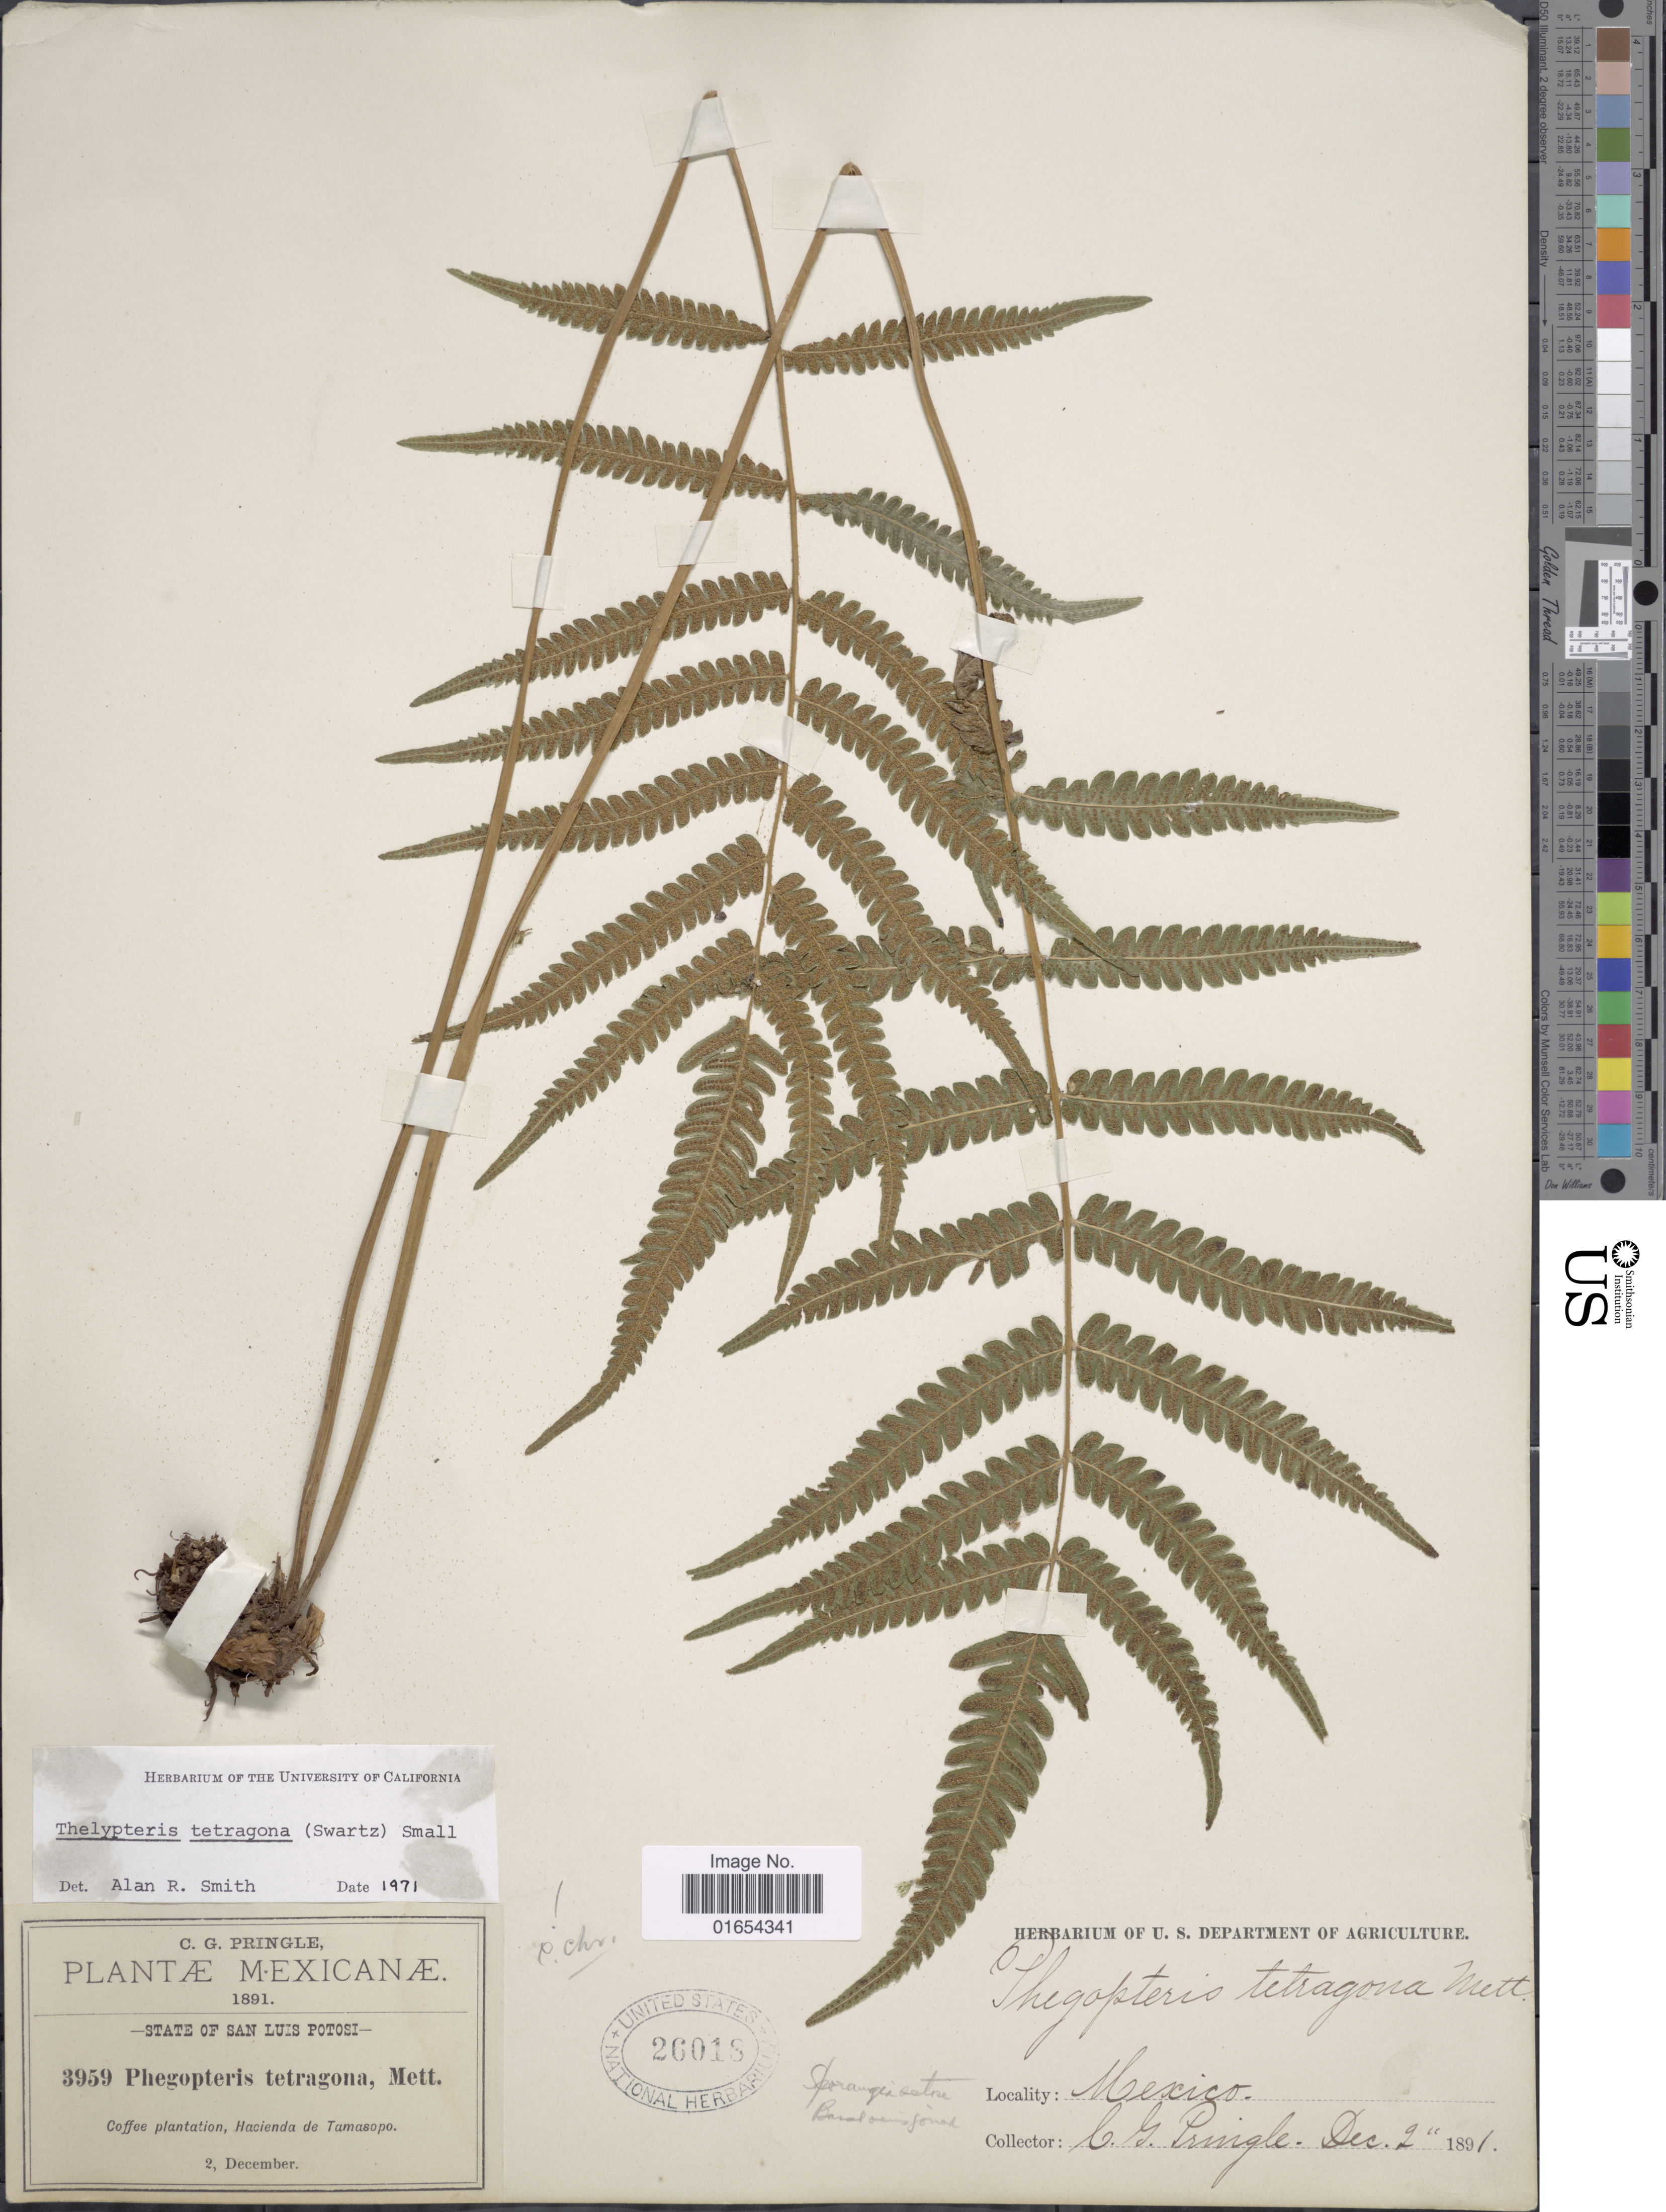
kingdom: Plantae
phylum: Tracheophyta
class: Polypodiopsida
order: Polypodiales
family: Thelypteridaceae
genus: Goniopteris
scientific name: Goniopteris tetragona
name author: (C. Presl) Sw.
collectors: C. G. Pringle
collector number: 3959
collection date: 1891-12-02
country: Mexico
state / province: San Luis Potosí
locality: Coffee plantation, Hacienda de Tamasopo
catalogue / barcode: US 26018